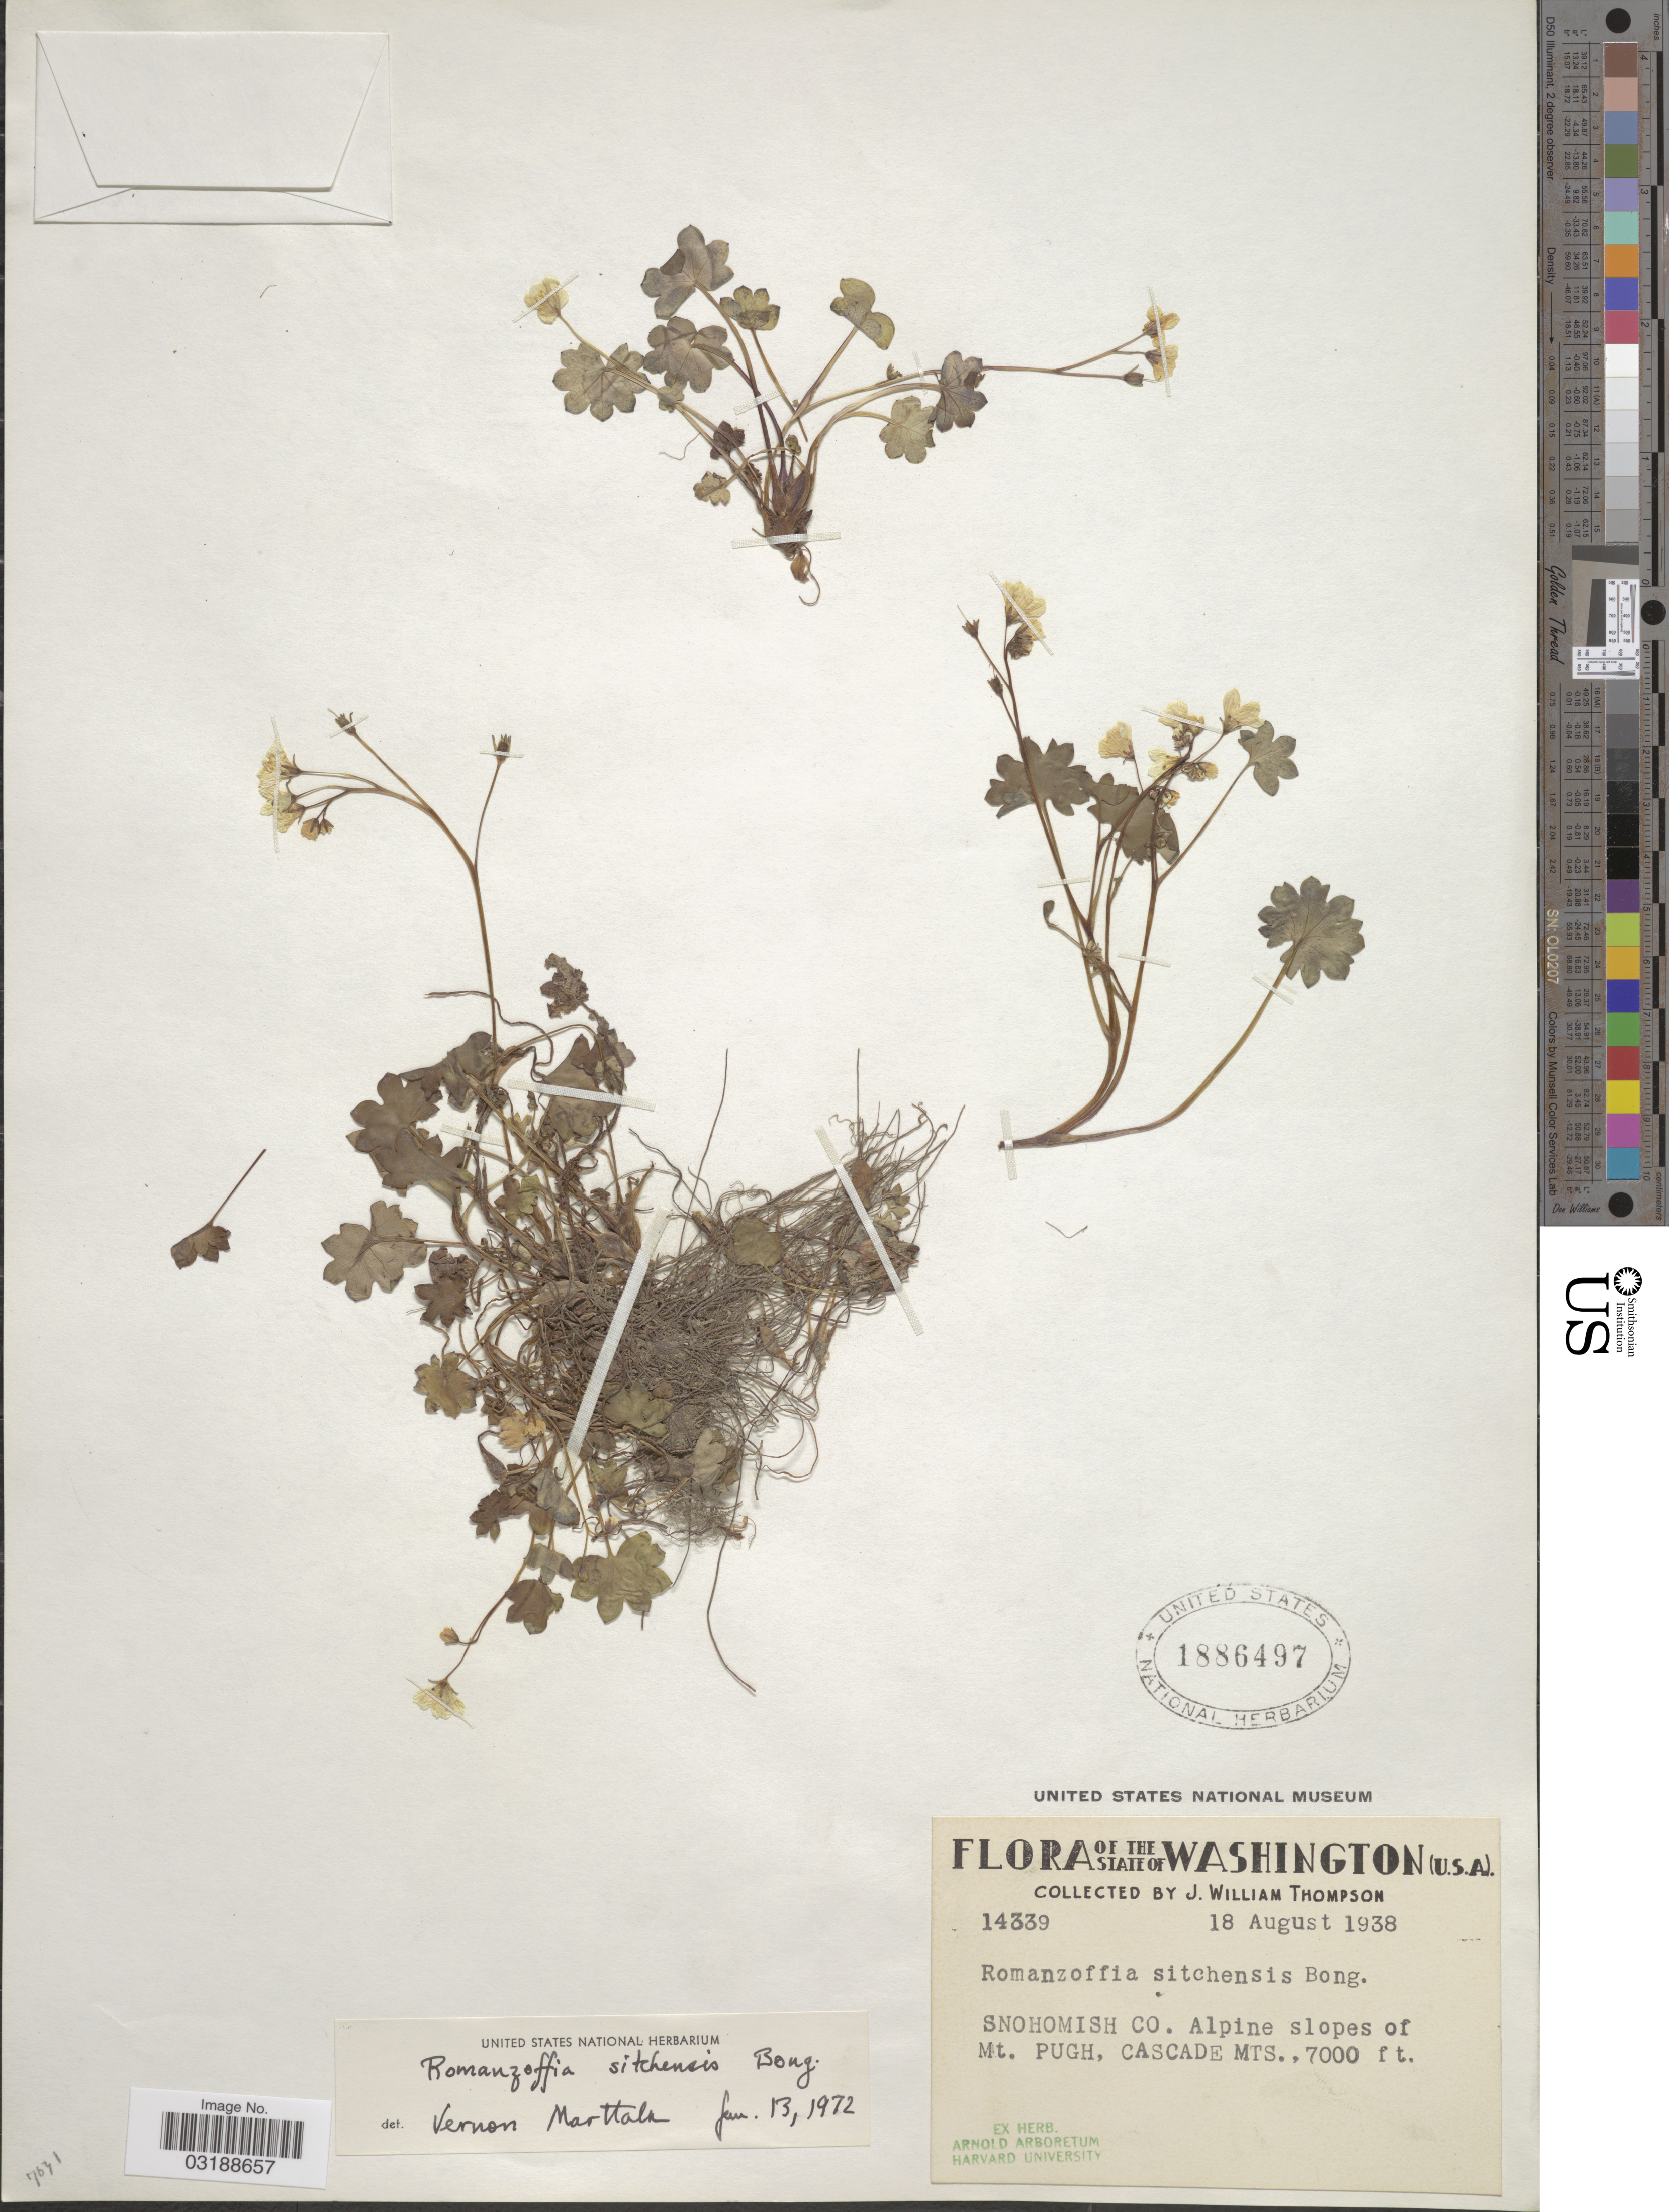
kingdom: Plantae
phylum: Tracheophyta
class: Magnoliopsida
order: Boraginales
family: Hydrophyllaceae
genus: Romanzoffia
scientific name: Romanzoffia sitchensis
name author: Bong.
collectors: J. W. Thompson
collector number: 14339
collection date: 1938-08-18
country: United States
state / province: Washington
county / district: Snohomish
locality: Snohomish Co. Alpine slopes of Mt. Pugh, Cascade Mts.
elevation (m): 2134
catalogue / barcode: US 1886497